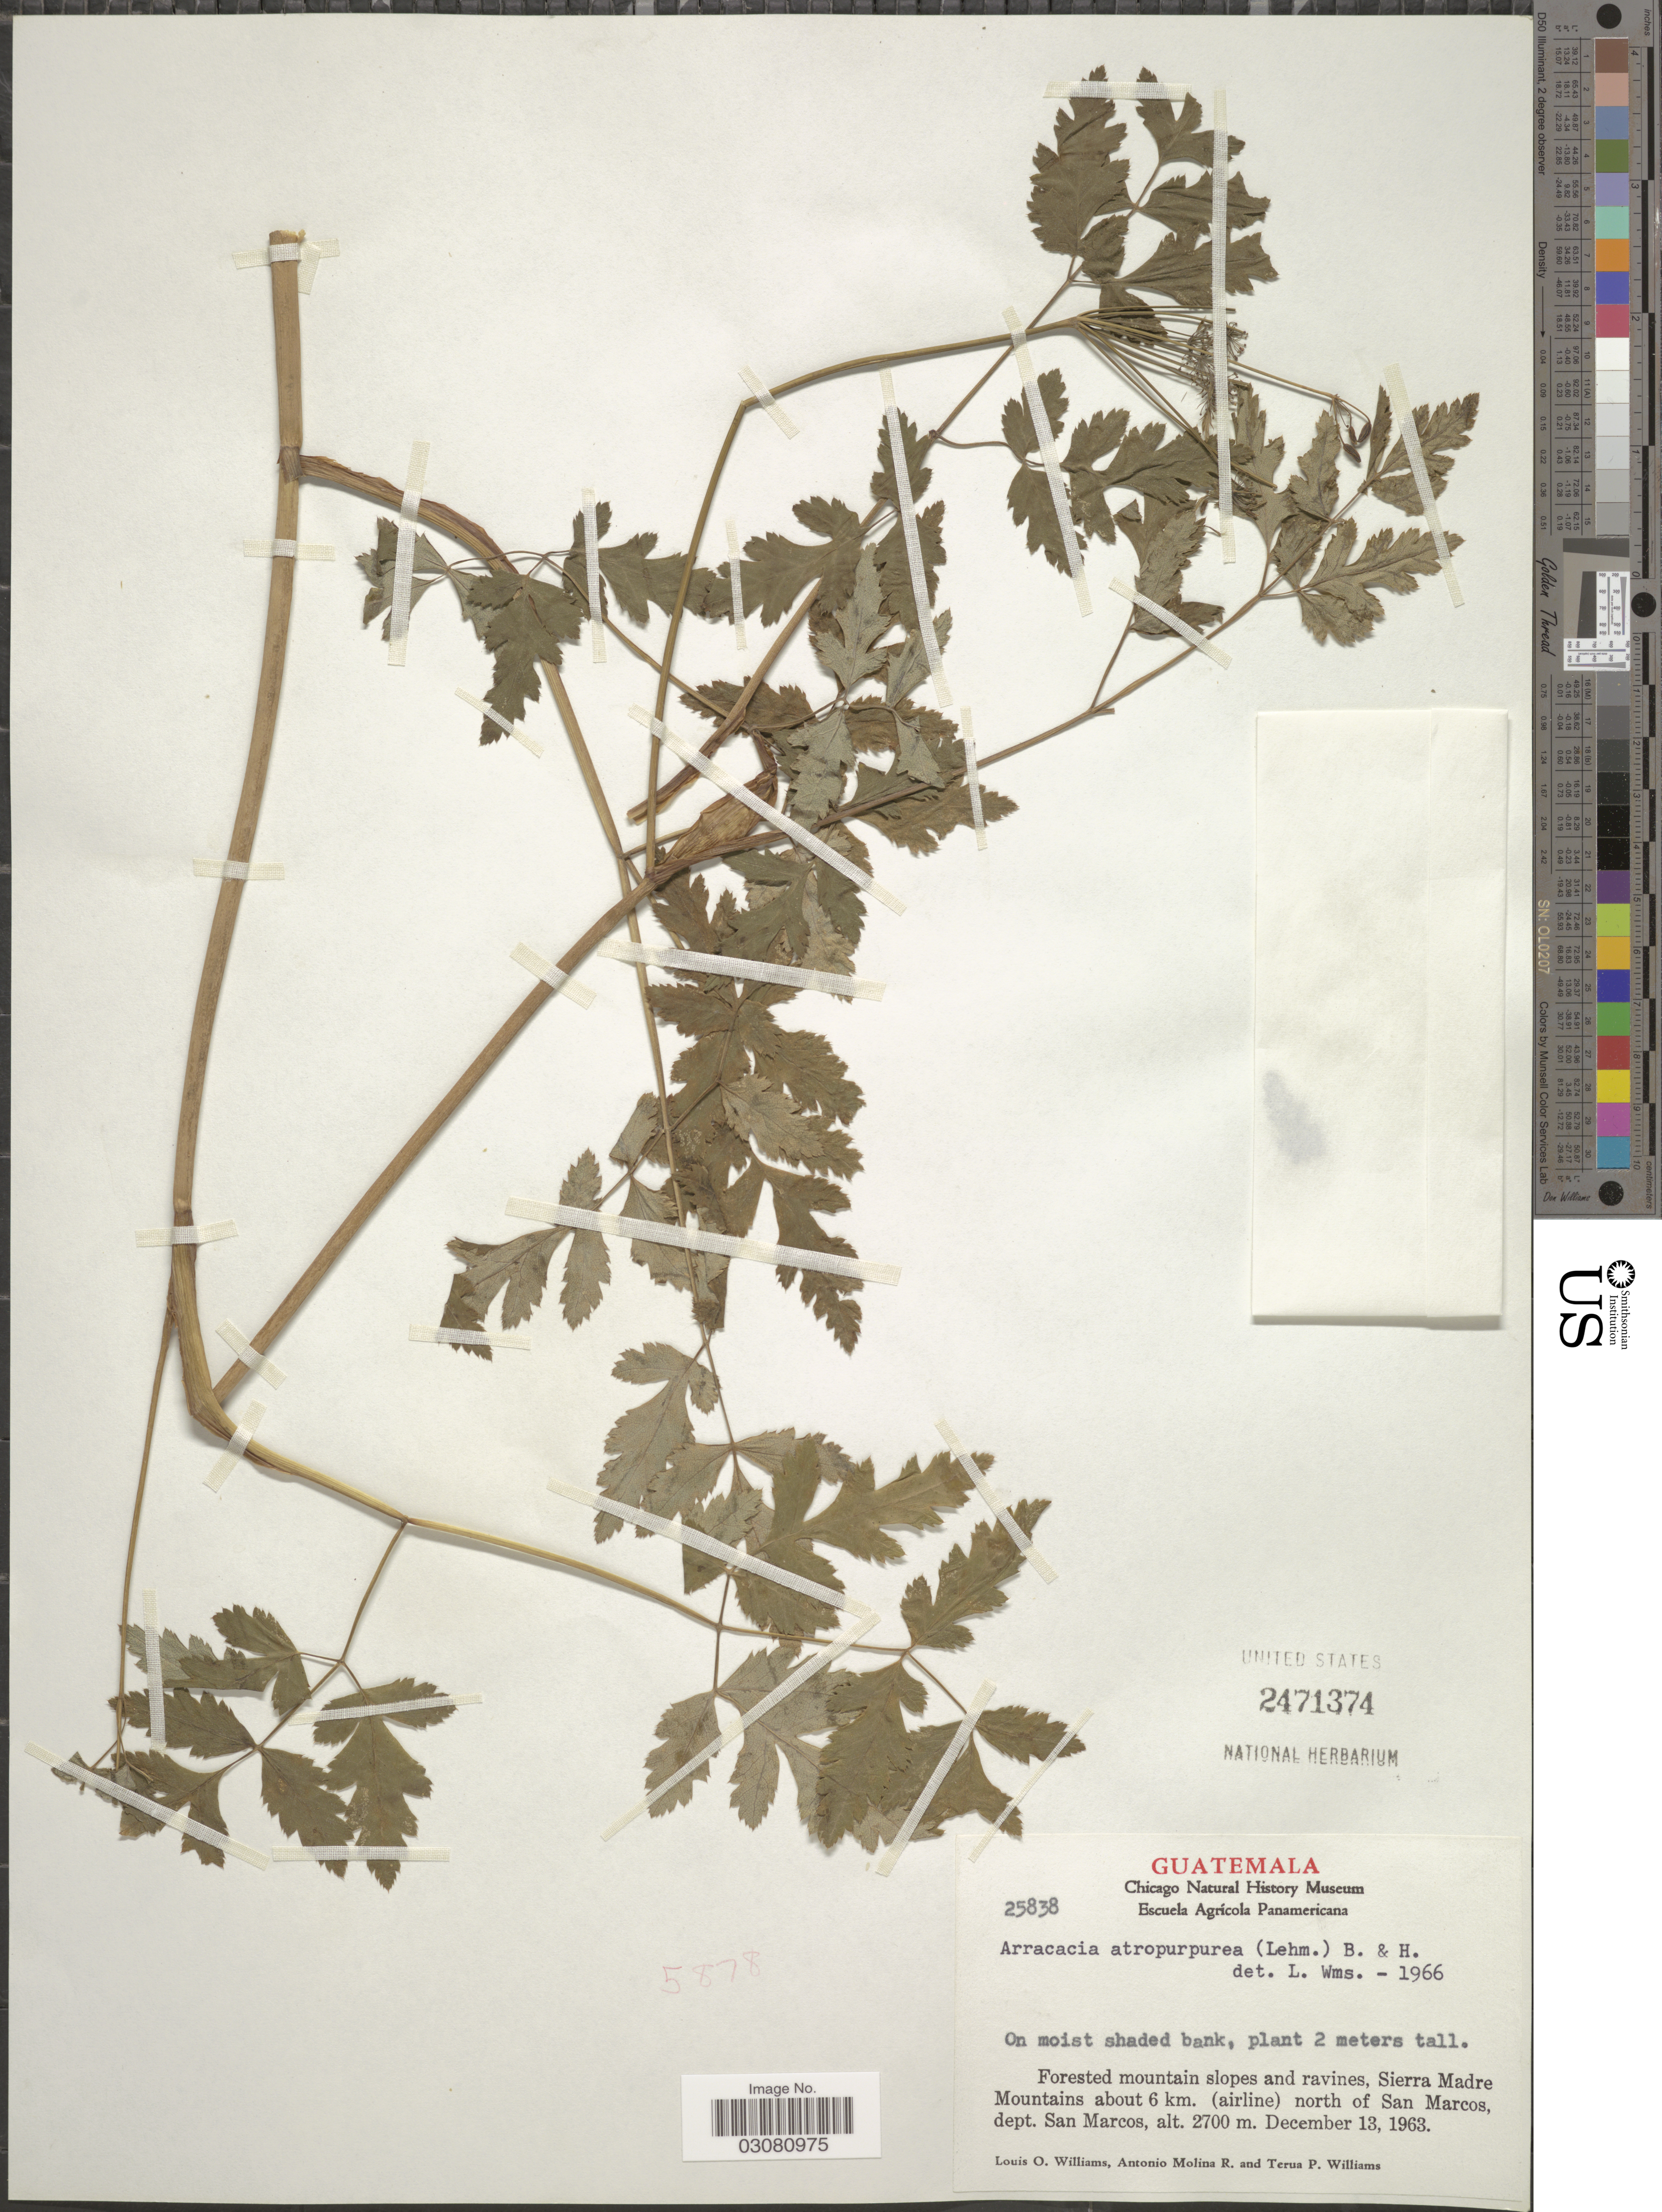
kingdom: Plantae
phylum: Tracheophyta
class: Magnoliopsida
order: Apiales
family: Apiaceae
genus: Arracacia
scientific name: Arracacia atropurpurea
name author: (Lehm.) Benth. & Hook. f. ex Hemsl.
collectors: L. O. Williams, A. Molina R. & T. Williams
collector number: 25838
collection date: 1963-12-13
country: Guatemala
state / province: San Marcos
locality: Forested mountain slopes and ravines, Sierra Madre Mountains about 6 km. (airline) north of San Marcos, dept. San Marcos.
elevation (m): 2700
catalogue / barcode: US 2471374